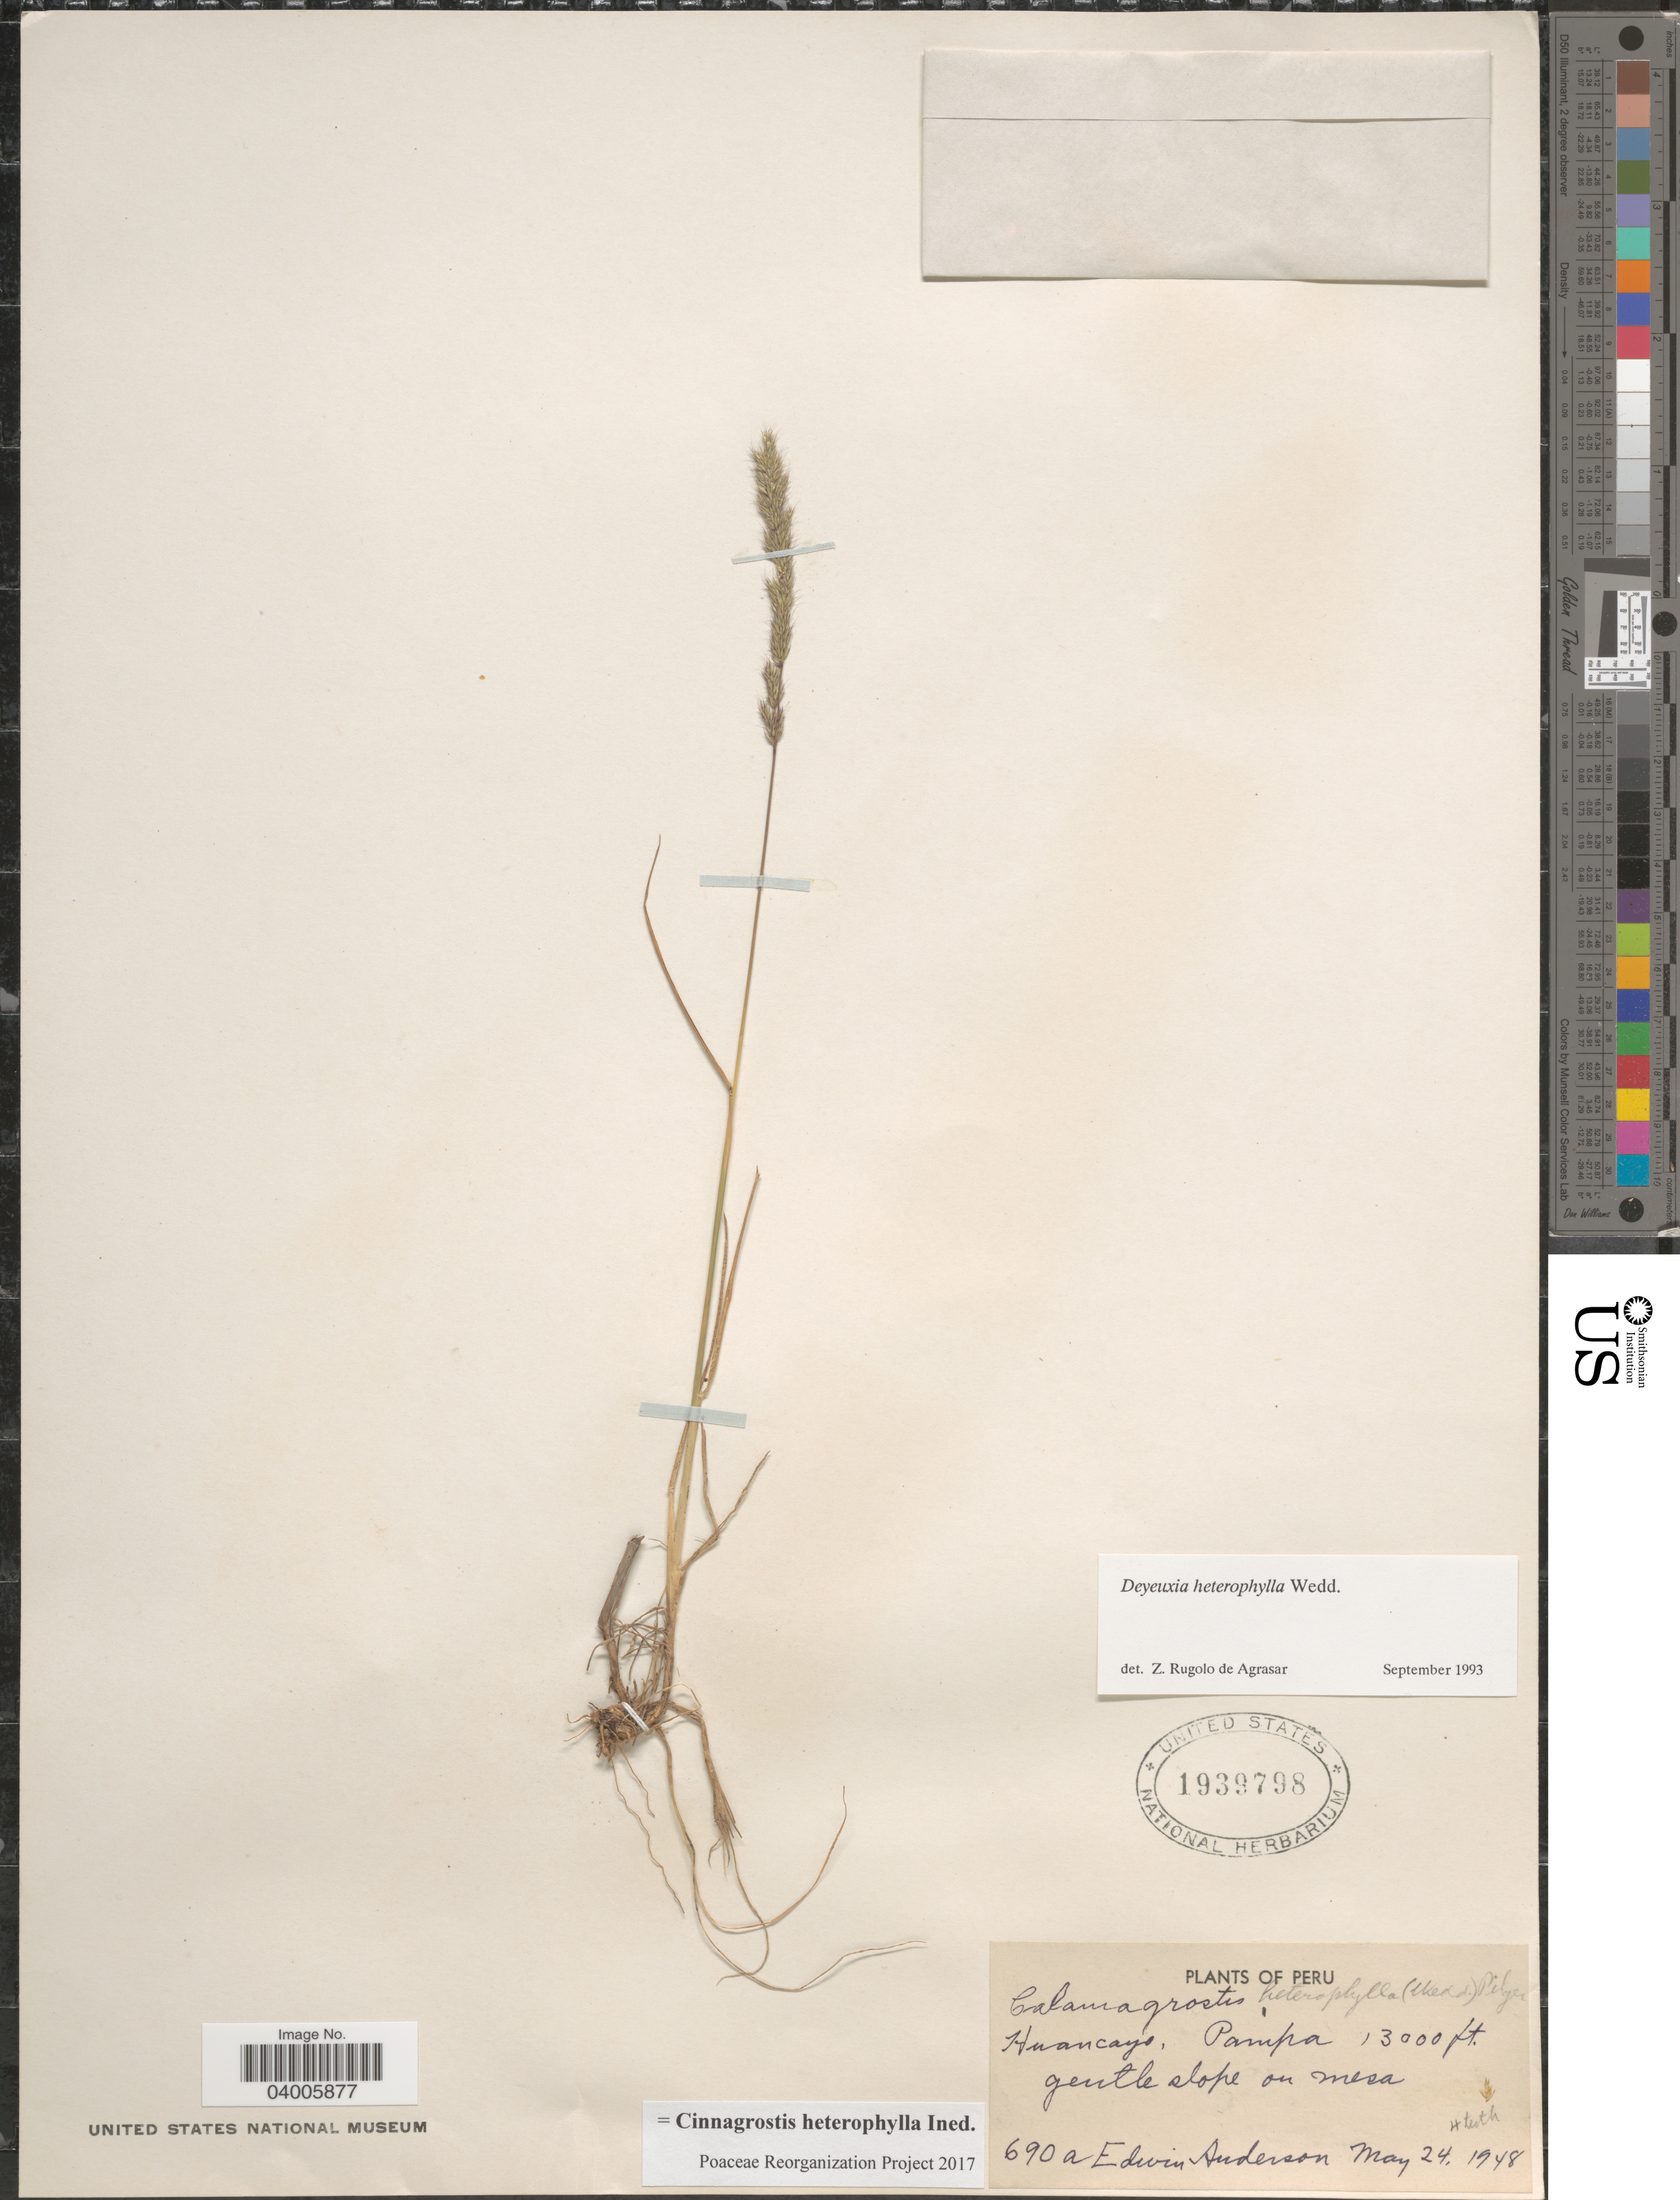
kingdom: Plantae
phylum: Tracheophyta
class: Liliopsida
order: Poales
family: Poaceae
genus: Cinnagrostis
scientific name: Cinnagrostis heterophylla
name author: (Wedd.) P.M. Peterson et al.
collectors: E. Anderson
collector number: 690 a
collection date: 1948-05-24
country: Peru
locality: Huancayo, Pampa. Gentle slope on mesa.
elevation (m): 3962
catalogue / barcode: US 1939798